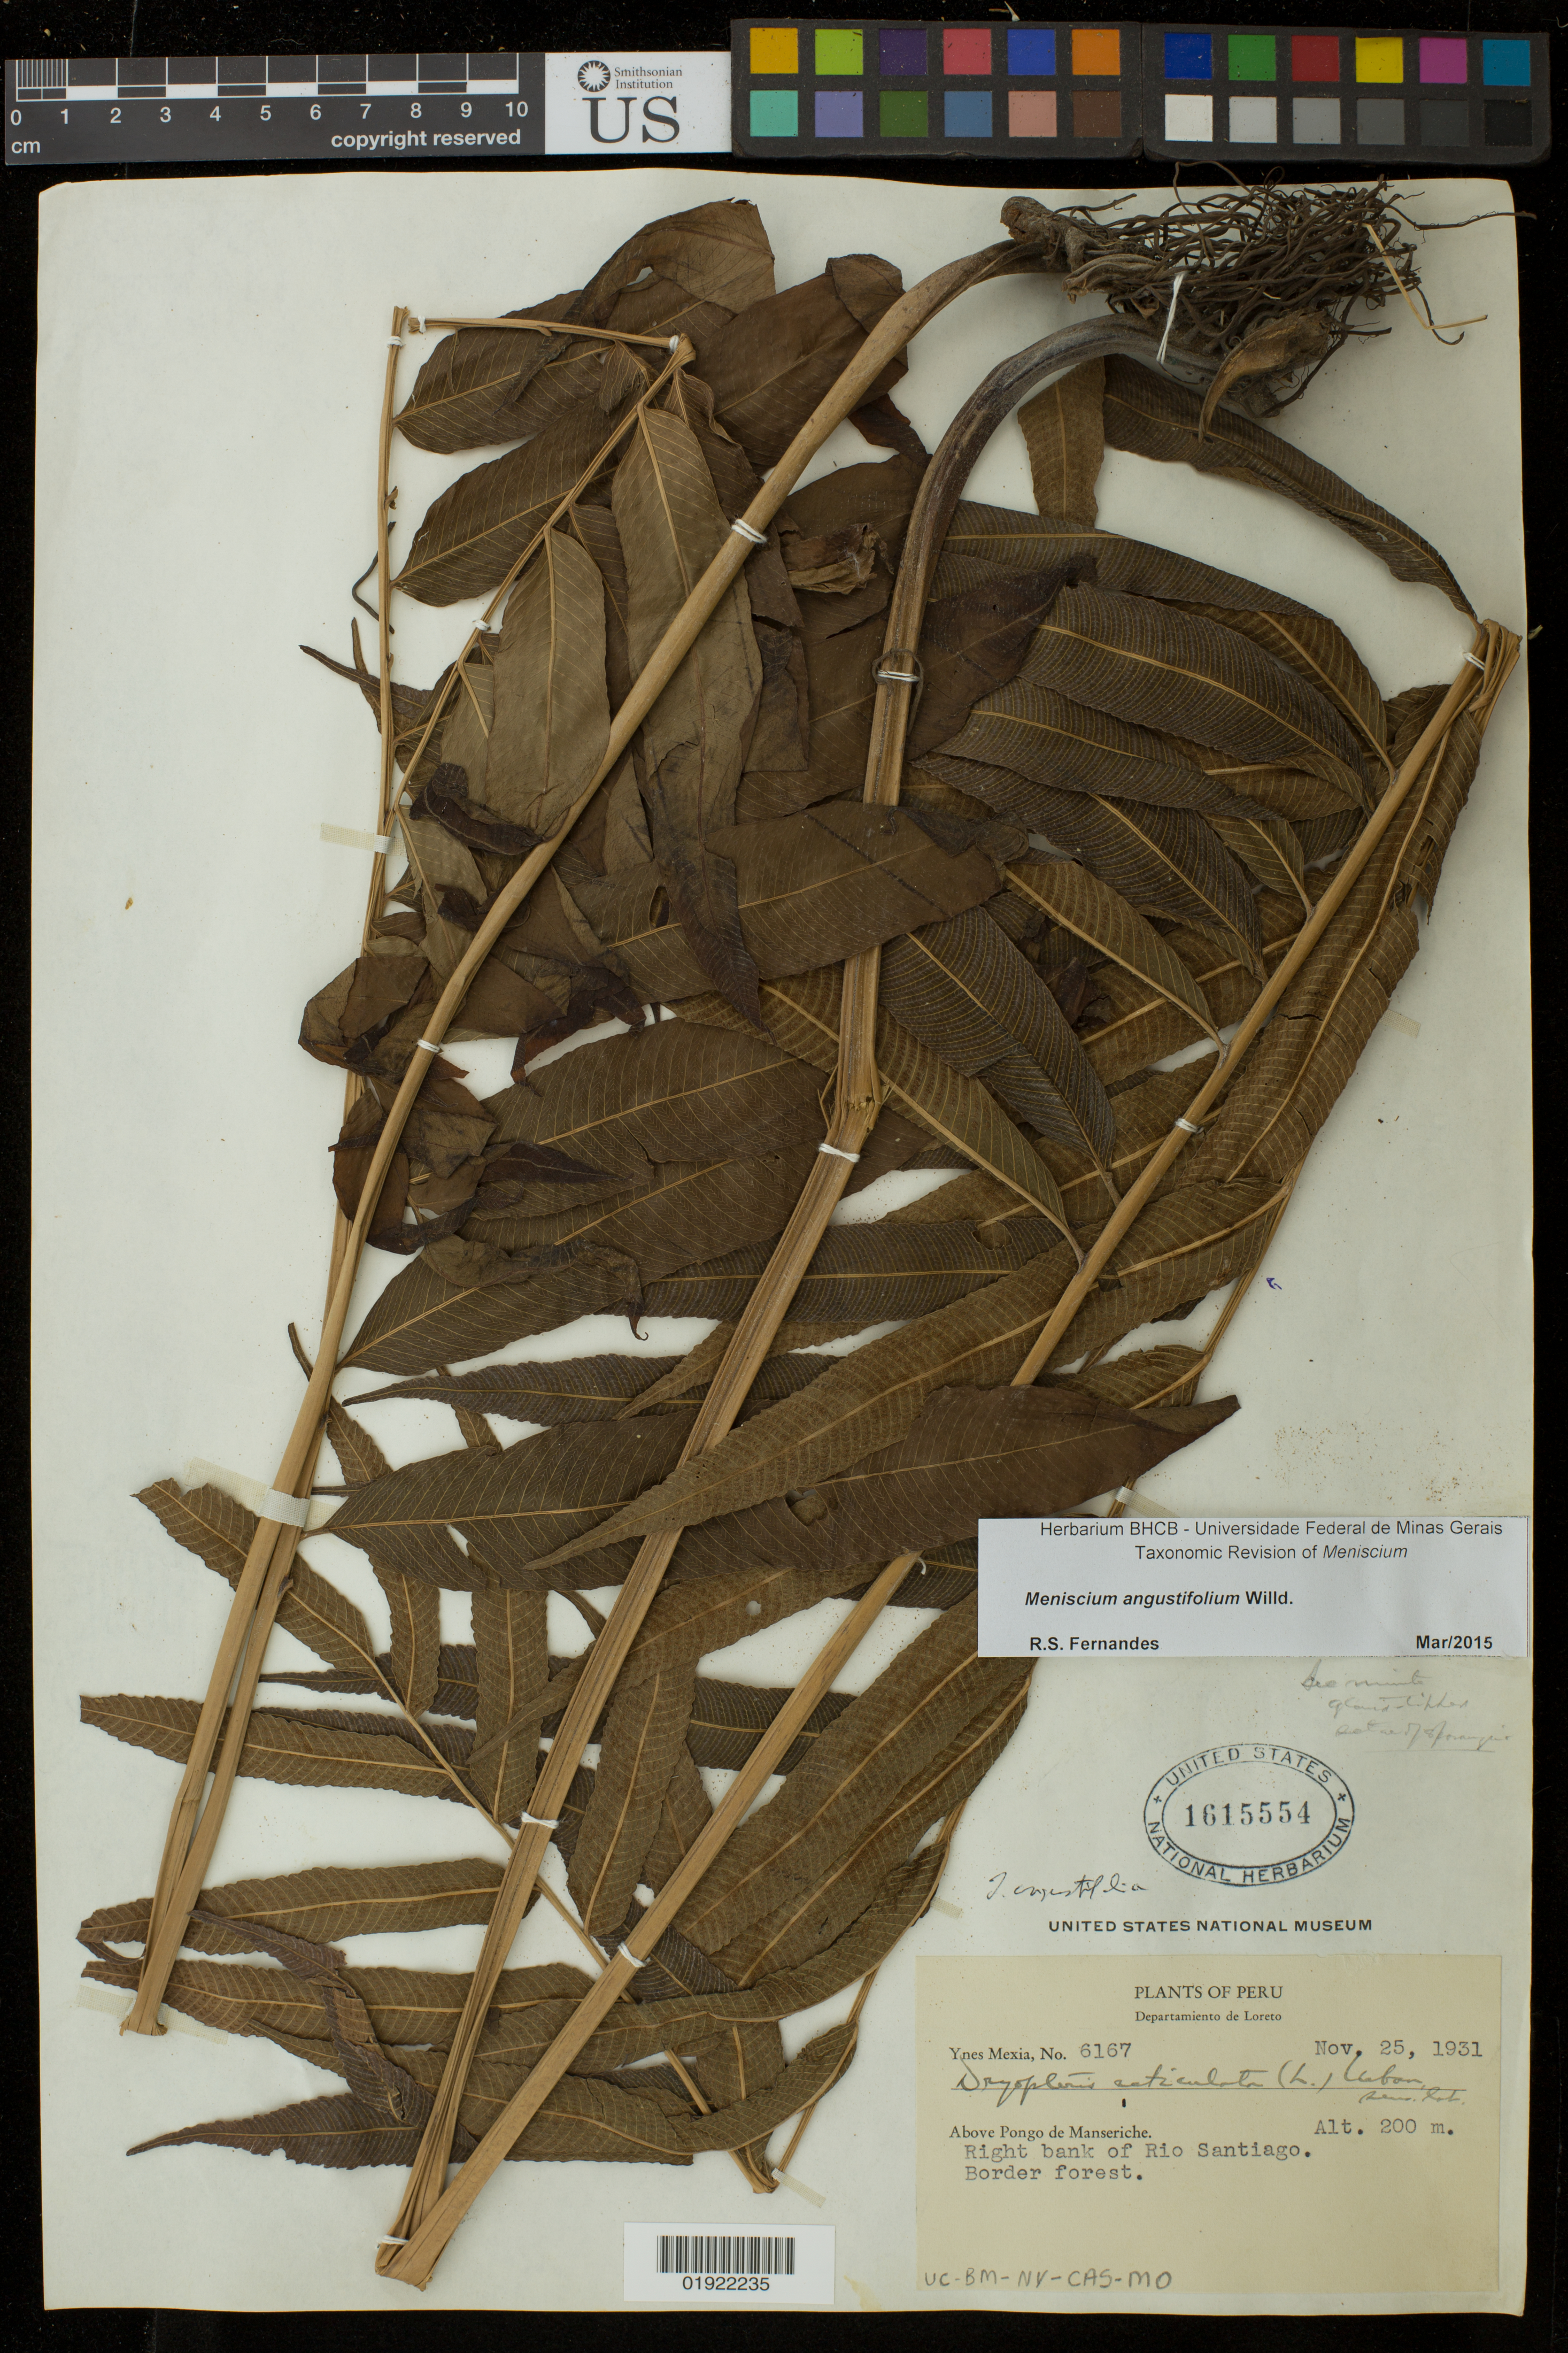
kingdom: Plantae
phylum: Tracheophyta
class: Polypodiopsida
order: Polypodiales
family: Thelypteridaceae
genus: Meniscium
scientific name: Meniscium angustifolium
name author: Willd.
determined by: Fernandes, R. S.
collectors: Y. Mexia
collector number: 6167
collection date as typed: Nov. 25, 1931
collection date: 1931-11-25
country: Peru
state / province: Loreto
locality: Above Pongo de Manseriche. right bank of Rio Santiago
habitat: border forest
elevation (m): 200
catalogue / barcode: US 1615554